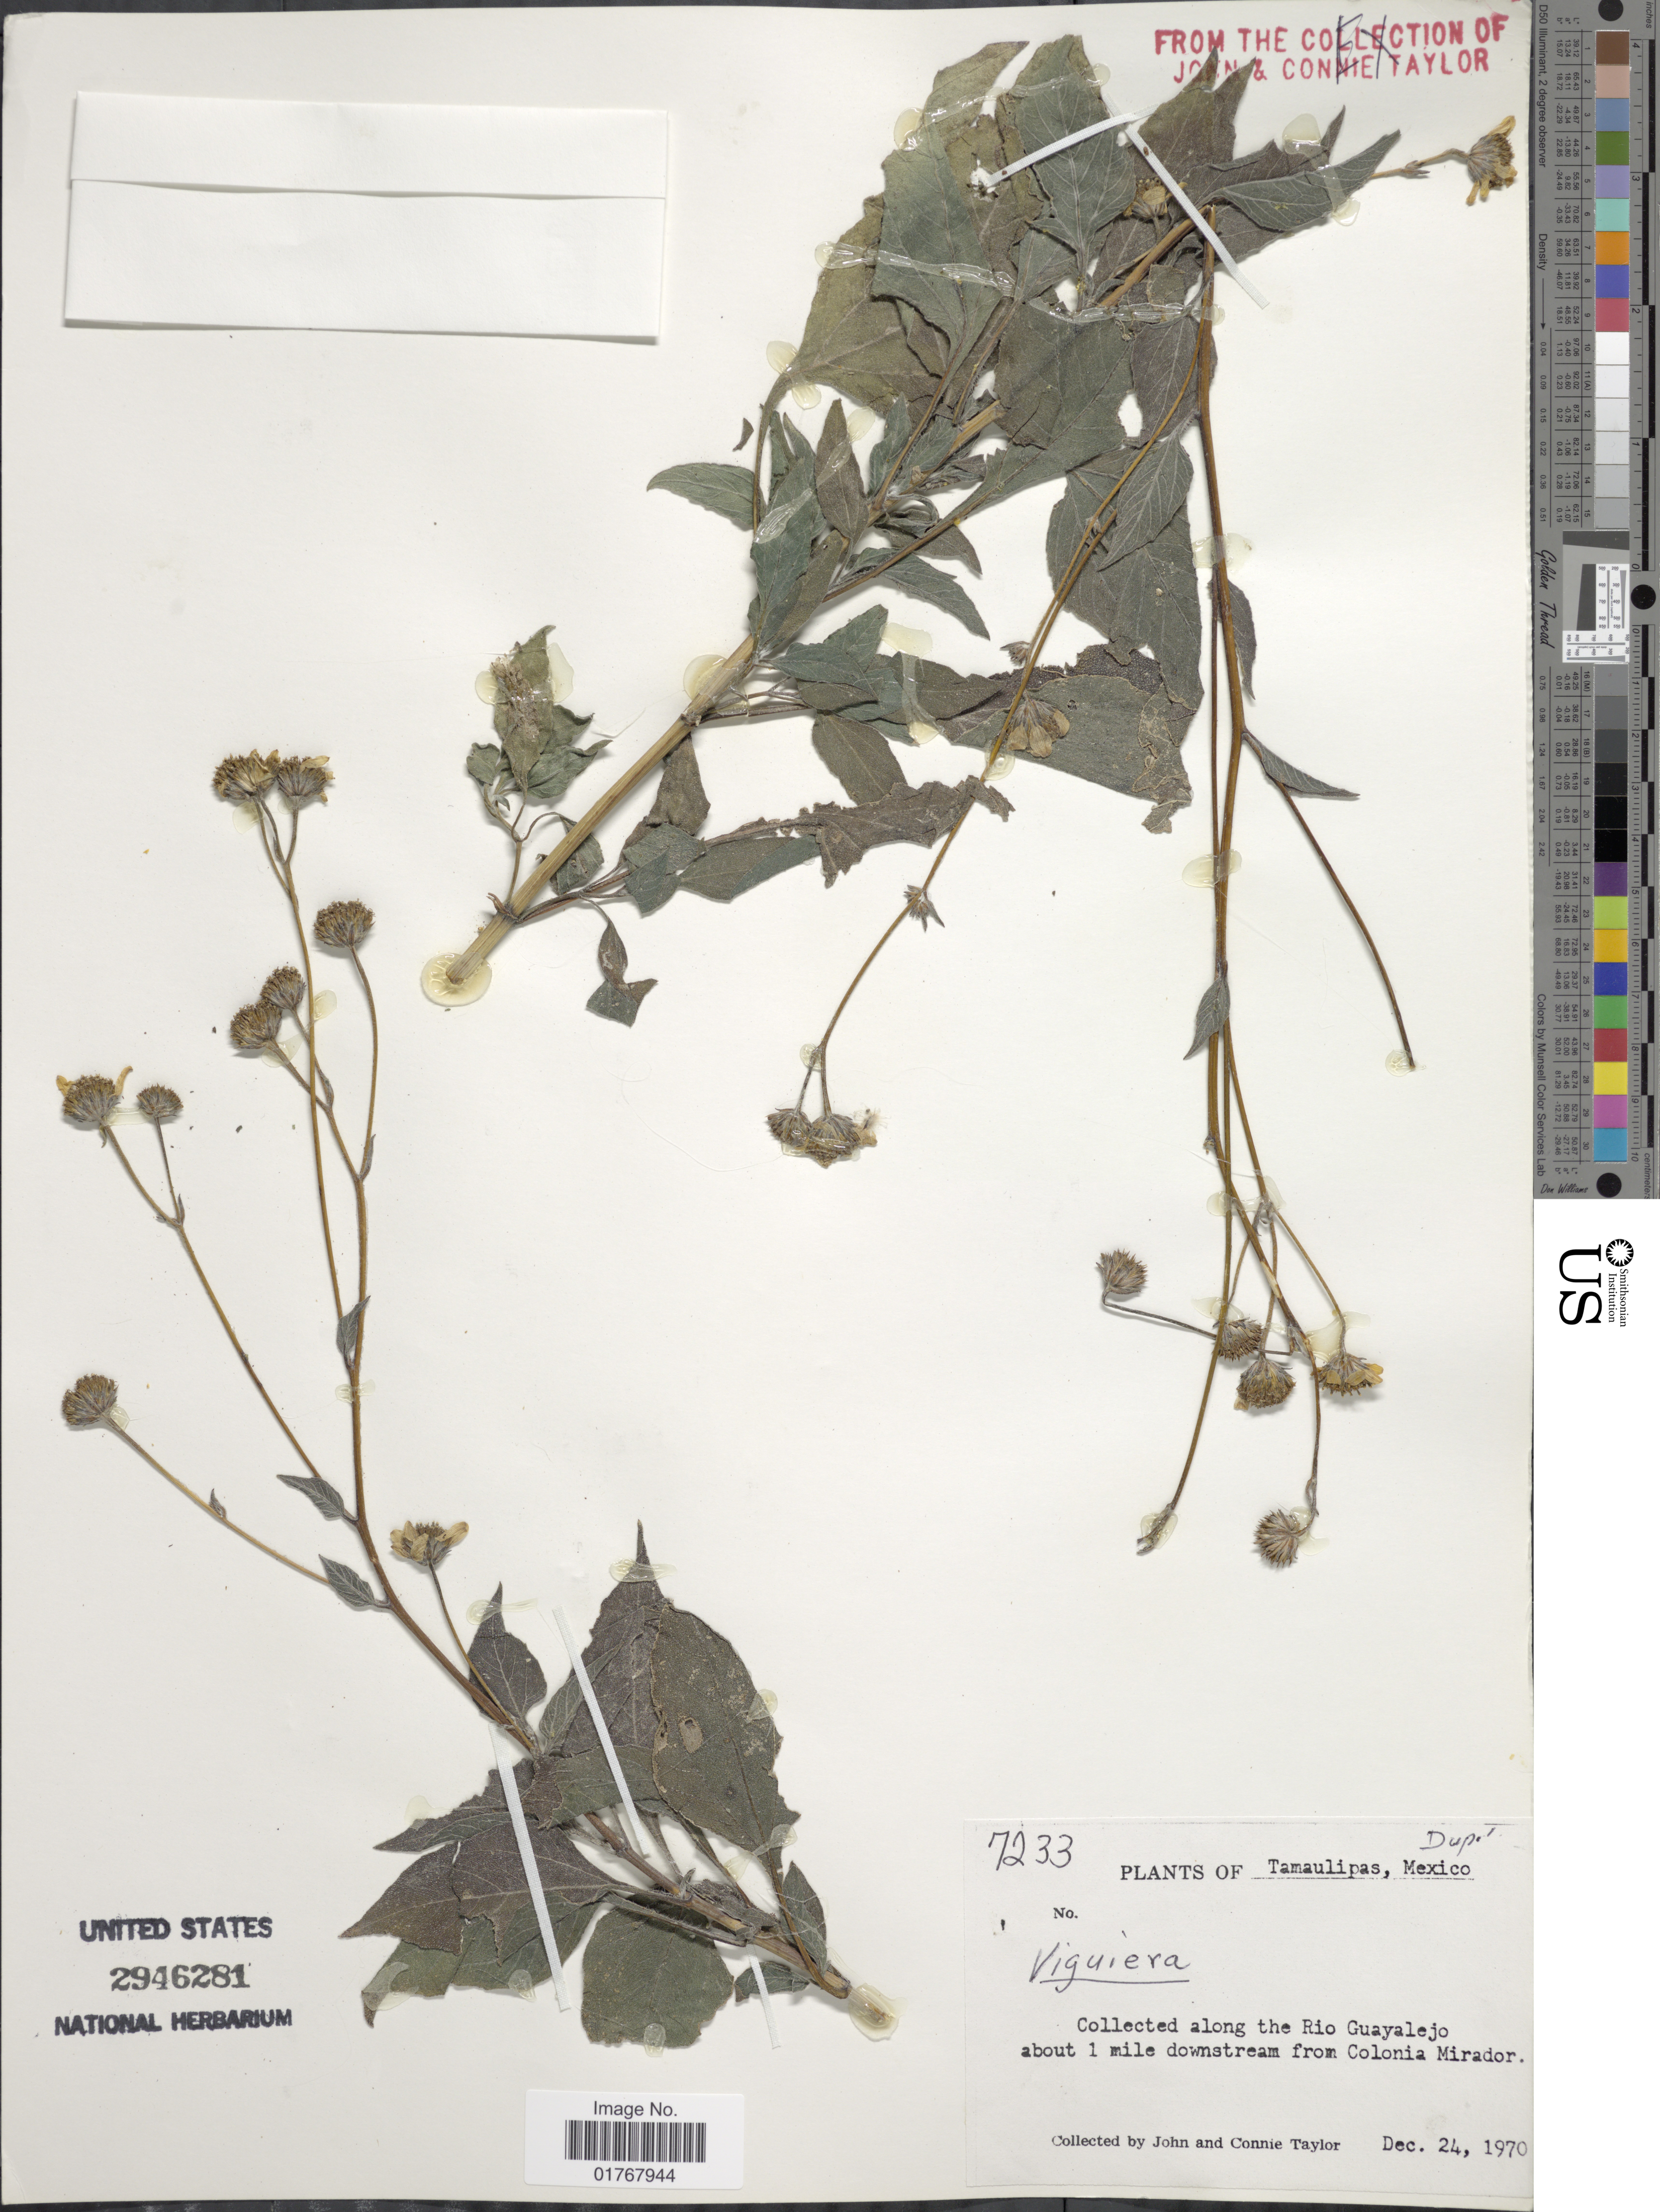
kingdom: Plantae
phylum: Tracheophyta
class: Magnoliopsida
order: Asterales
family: Asteraceae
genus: Viguiera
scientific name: Viguiera dentata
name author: (Cav.) Spreng.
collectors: J. Taylor & C. Taylor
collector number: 7233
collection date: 1970-12-24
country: Mexico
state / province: Tamaulipas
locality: Along the Rio Guayalejo about 1 mile downstream from Colonia Mirador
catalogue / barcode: US 2946281